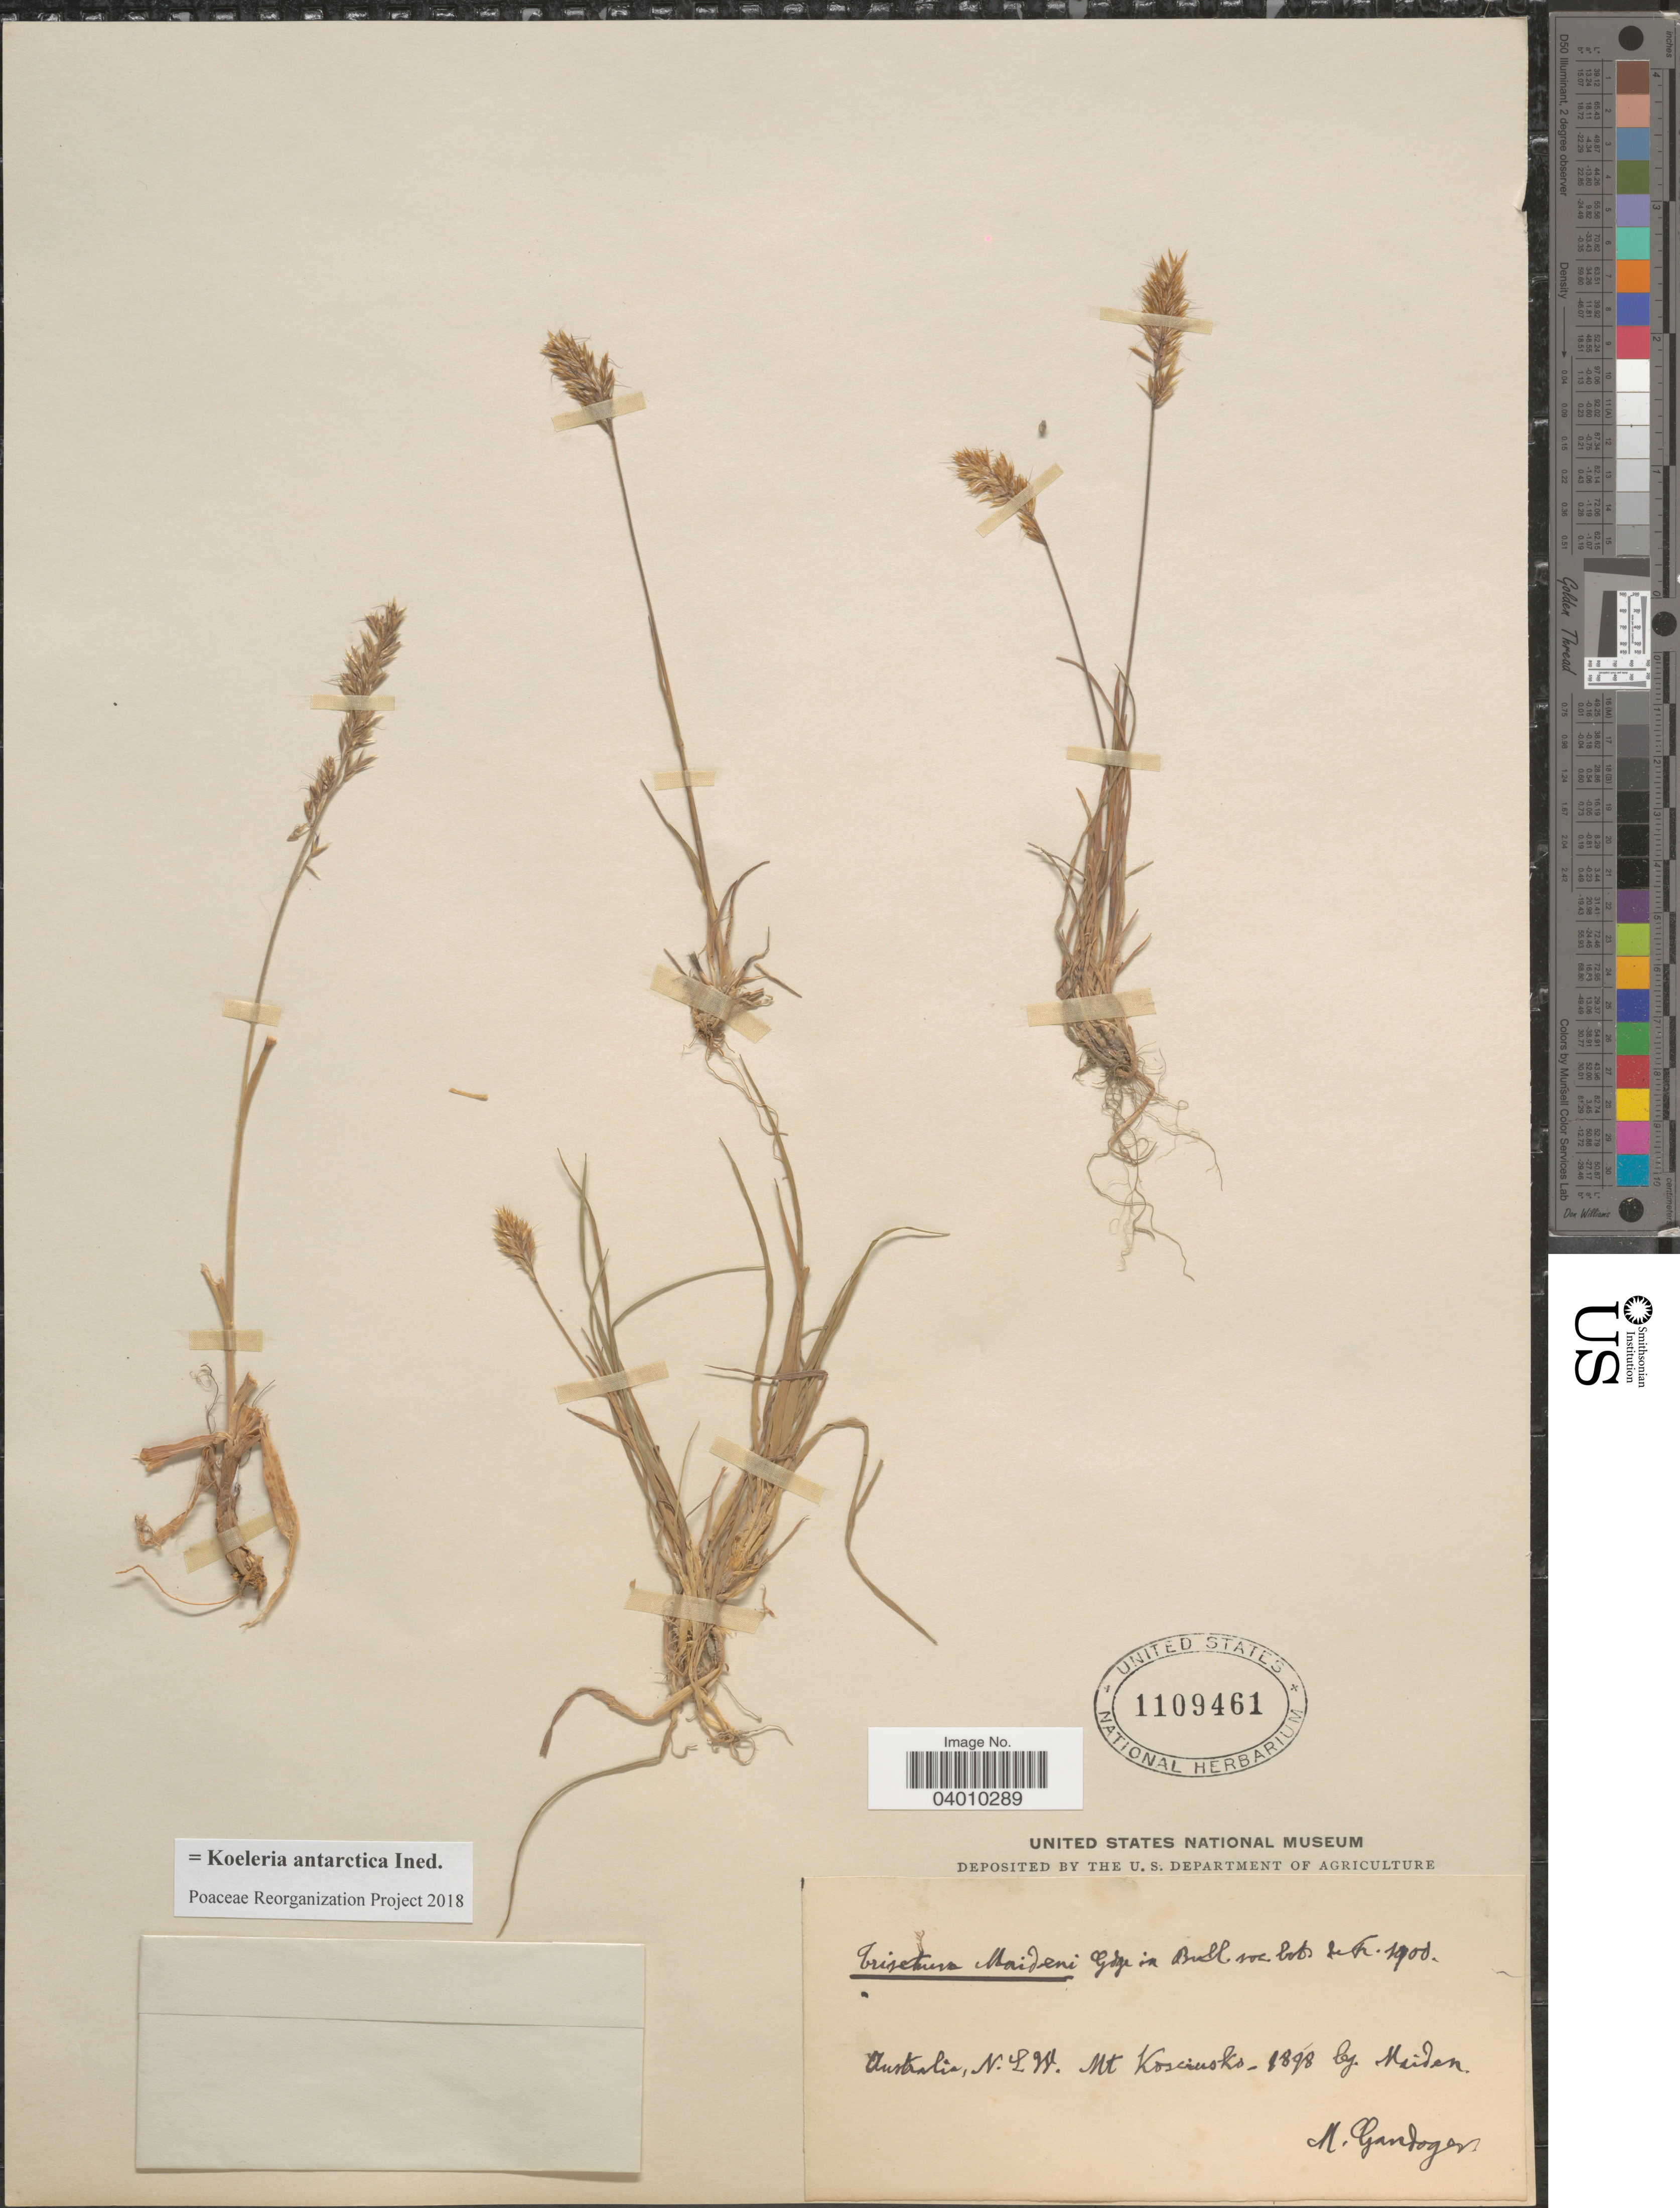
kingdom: Plantae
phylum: Tracheophyta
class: Liliopsida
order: Poales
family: Poaceae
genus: Koeleria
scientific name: Koeleria antarctica ined.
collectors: Maiden & M. Gandoger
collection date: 1898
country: Australia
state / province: New South Wales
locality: Mt. Kosciusko.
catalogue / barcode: US 1109461